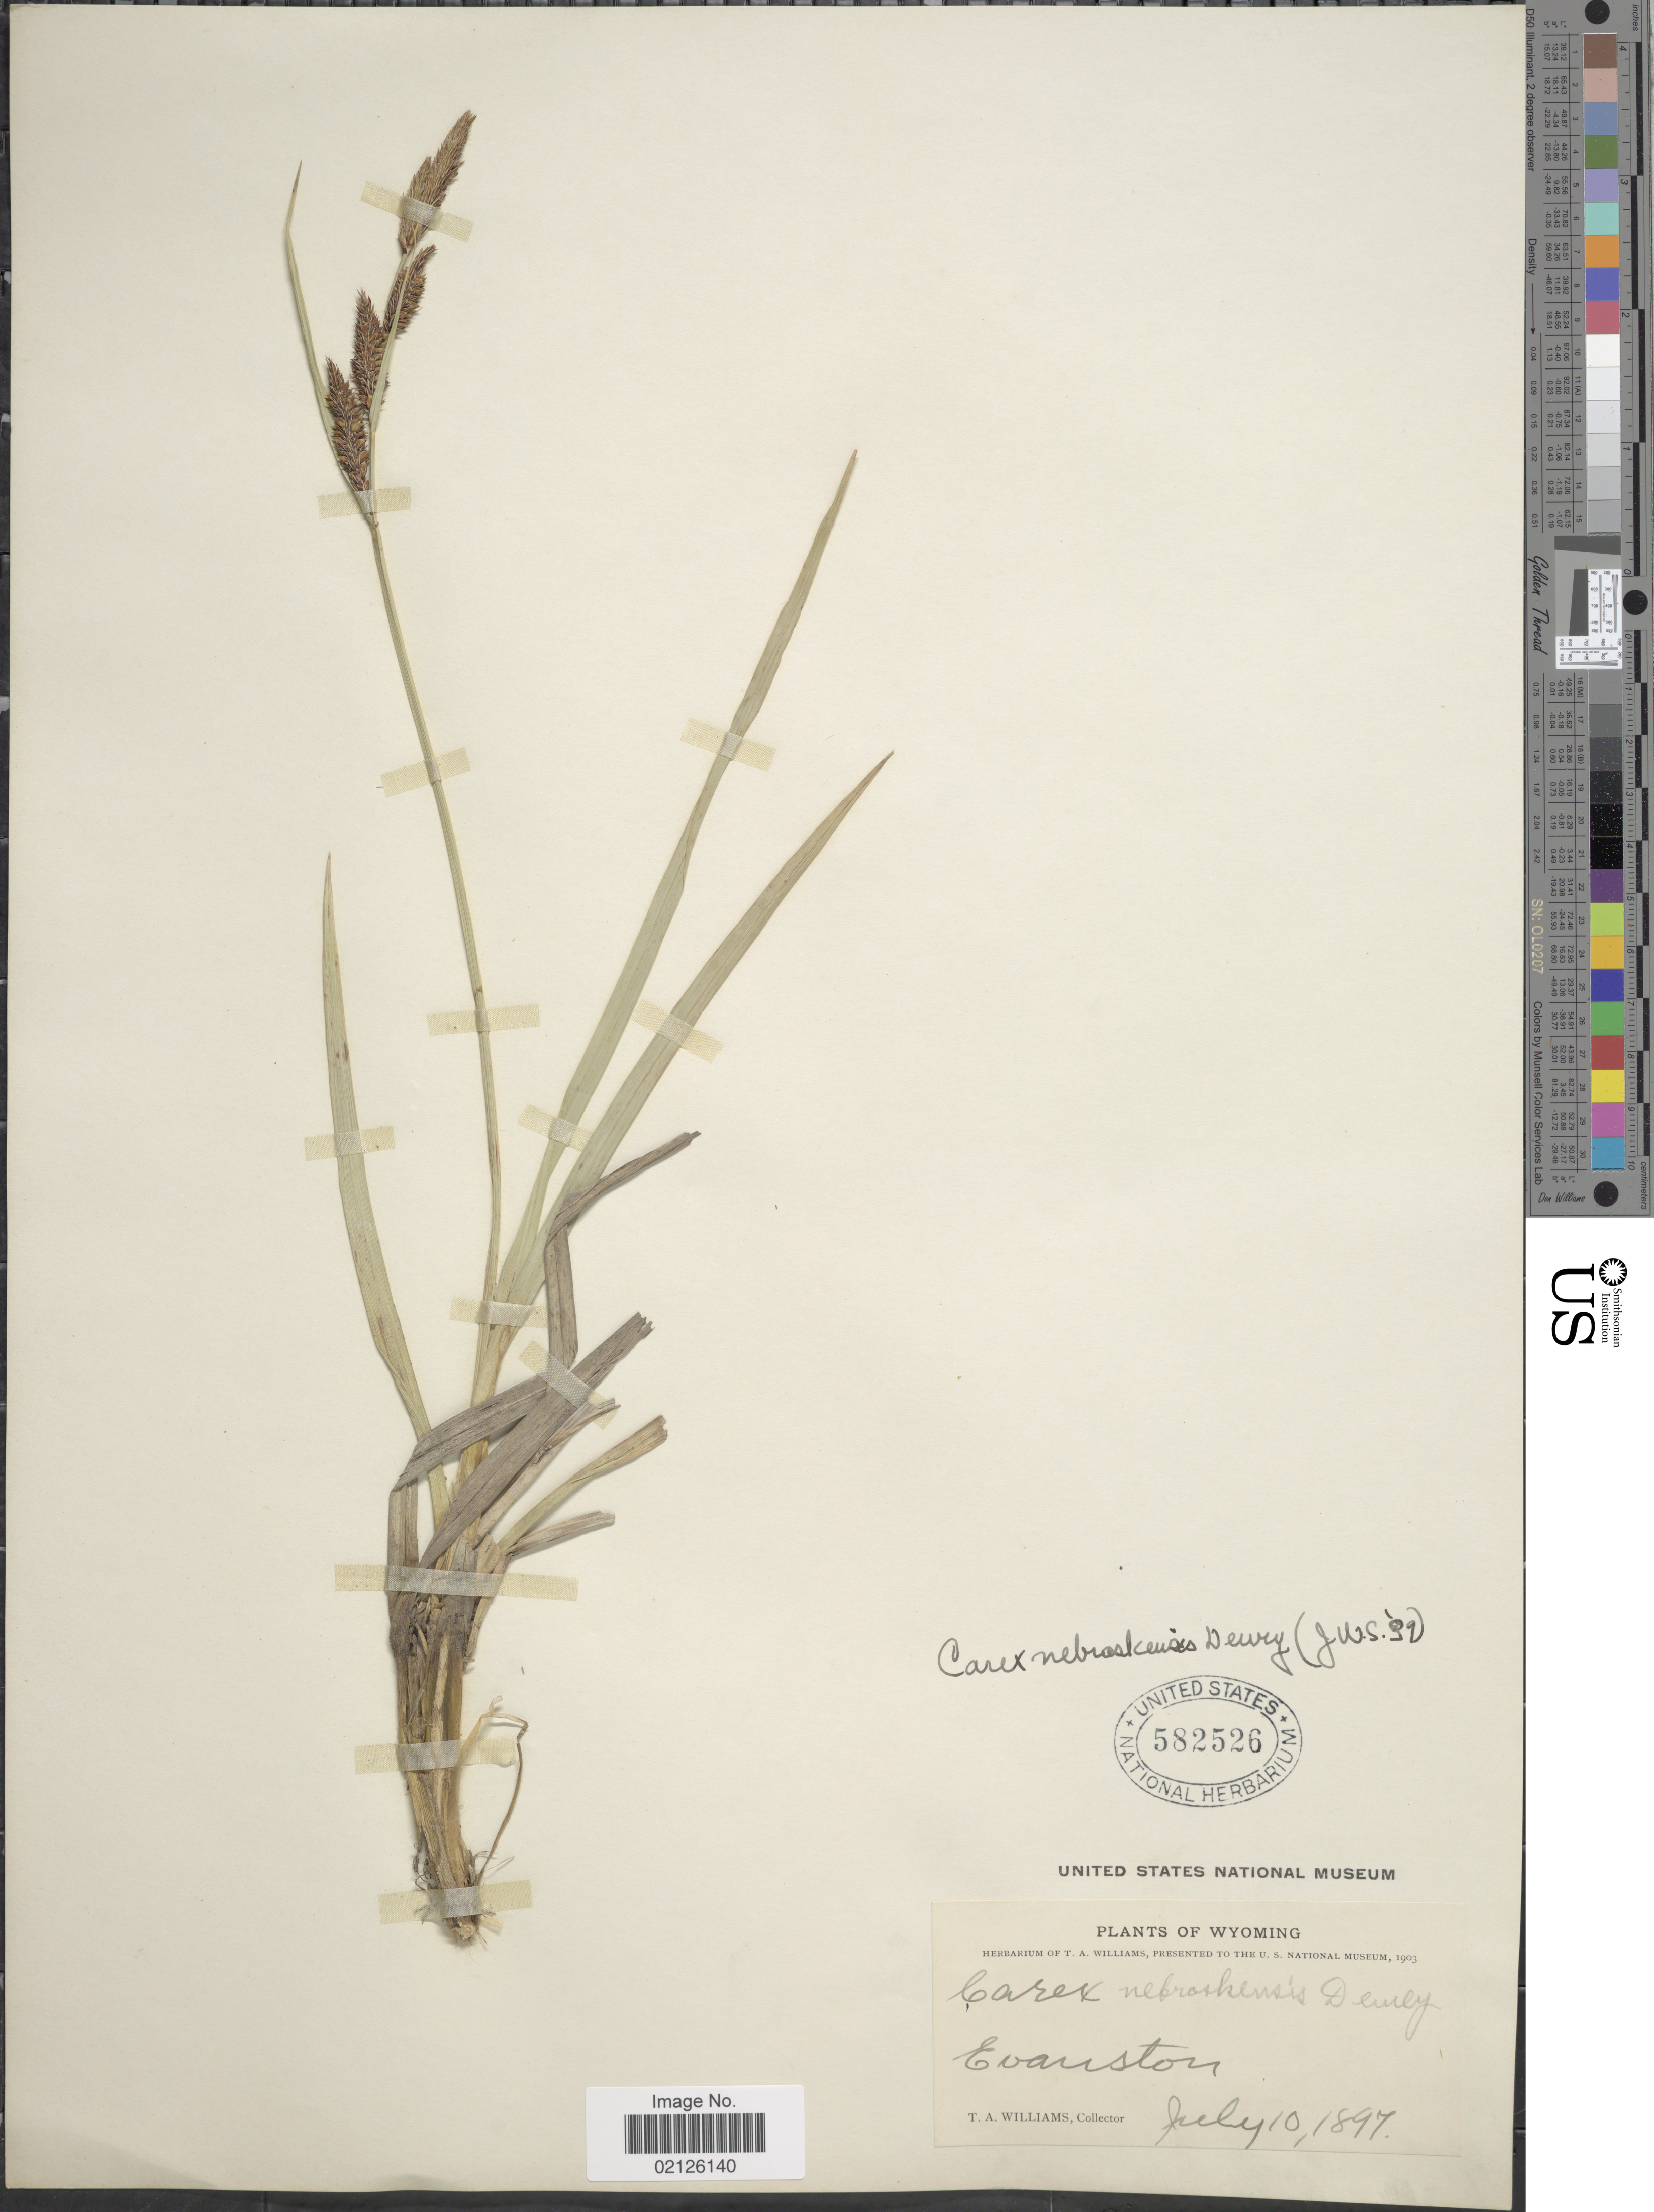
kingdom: Plantae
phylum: Tracheophyta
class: Liliopsida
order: Poales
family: Cyperaceae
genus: Carex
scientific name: Carex nebrascensis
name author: Dewey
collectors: T. A. Williams (herbarium)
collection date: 1897-07-10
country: United States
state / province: Wyoming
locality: Evanston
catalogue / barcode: US 582526